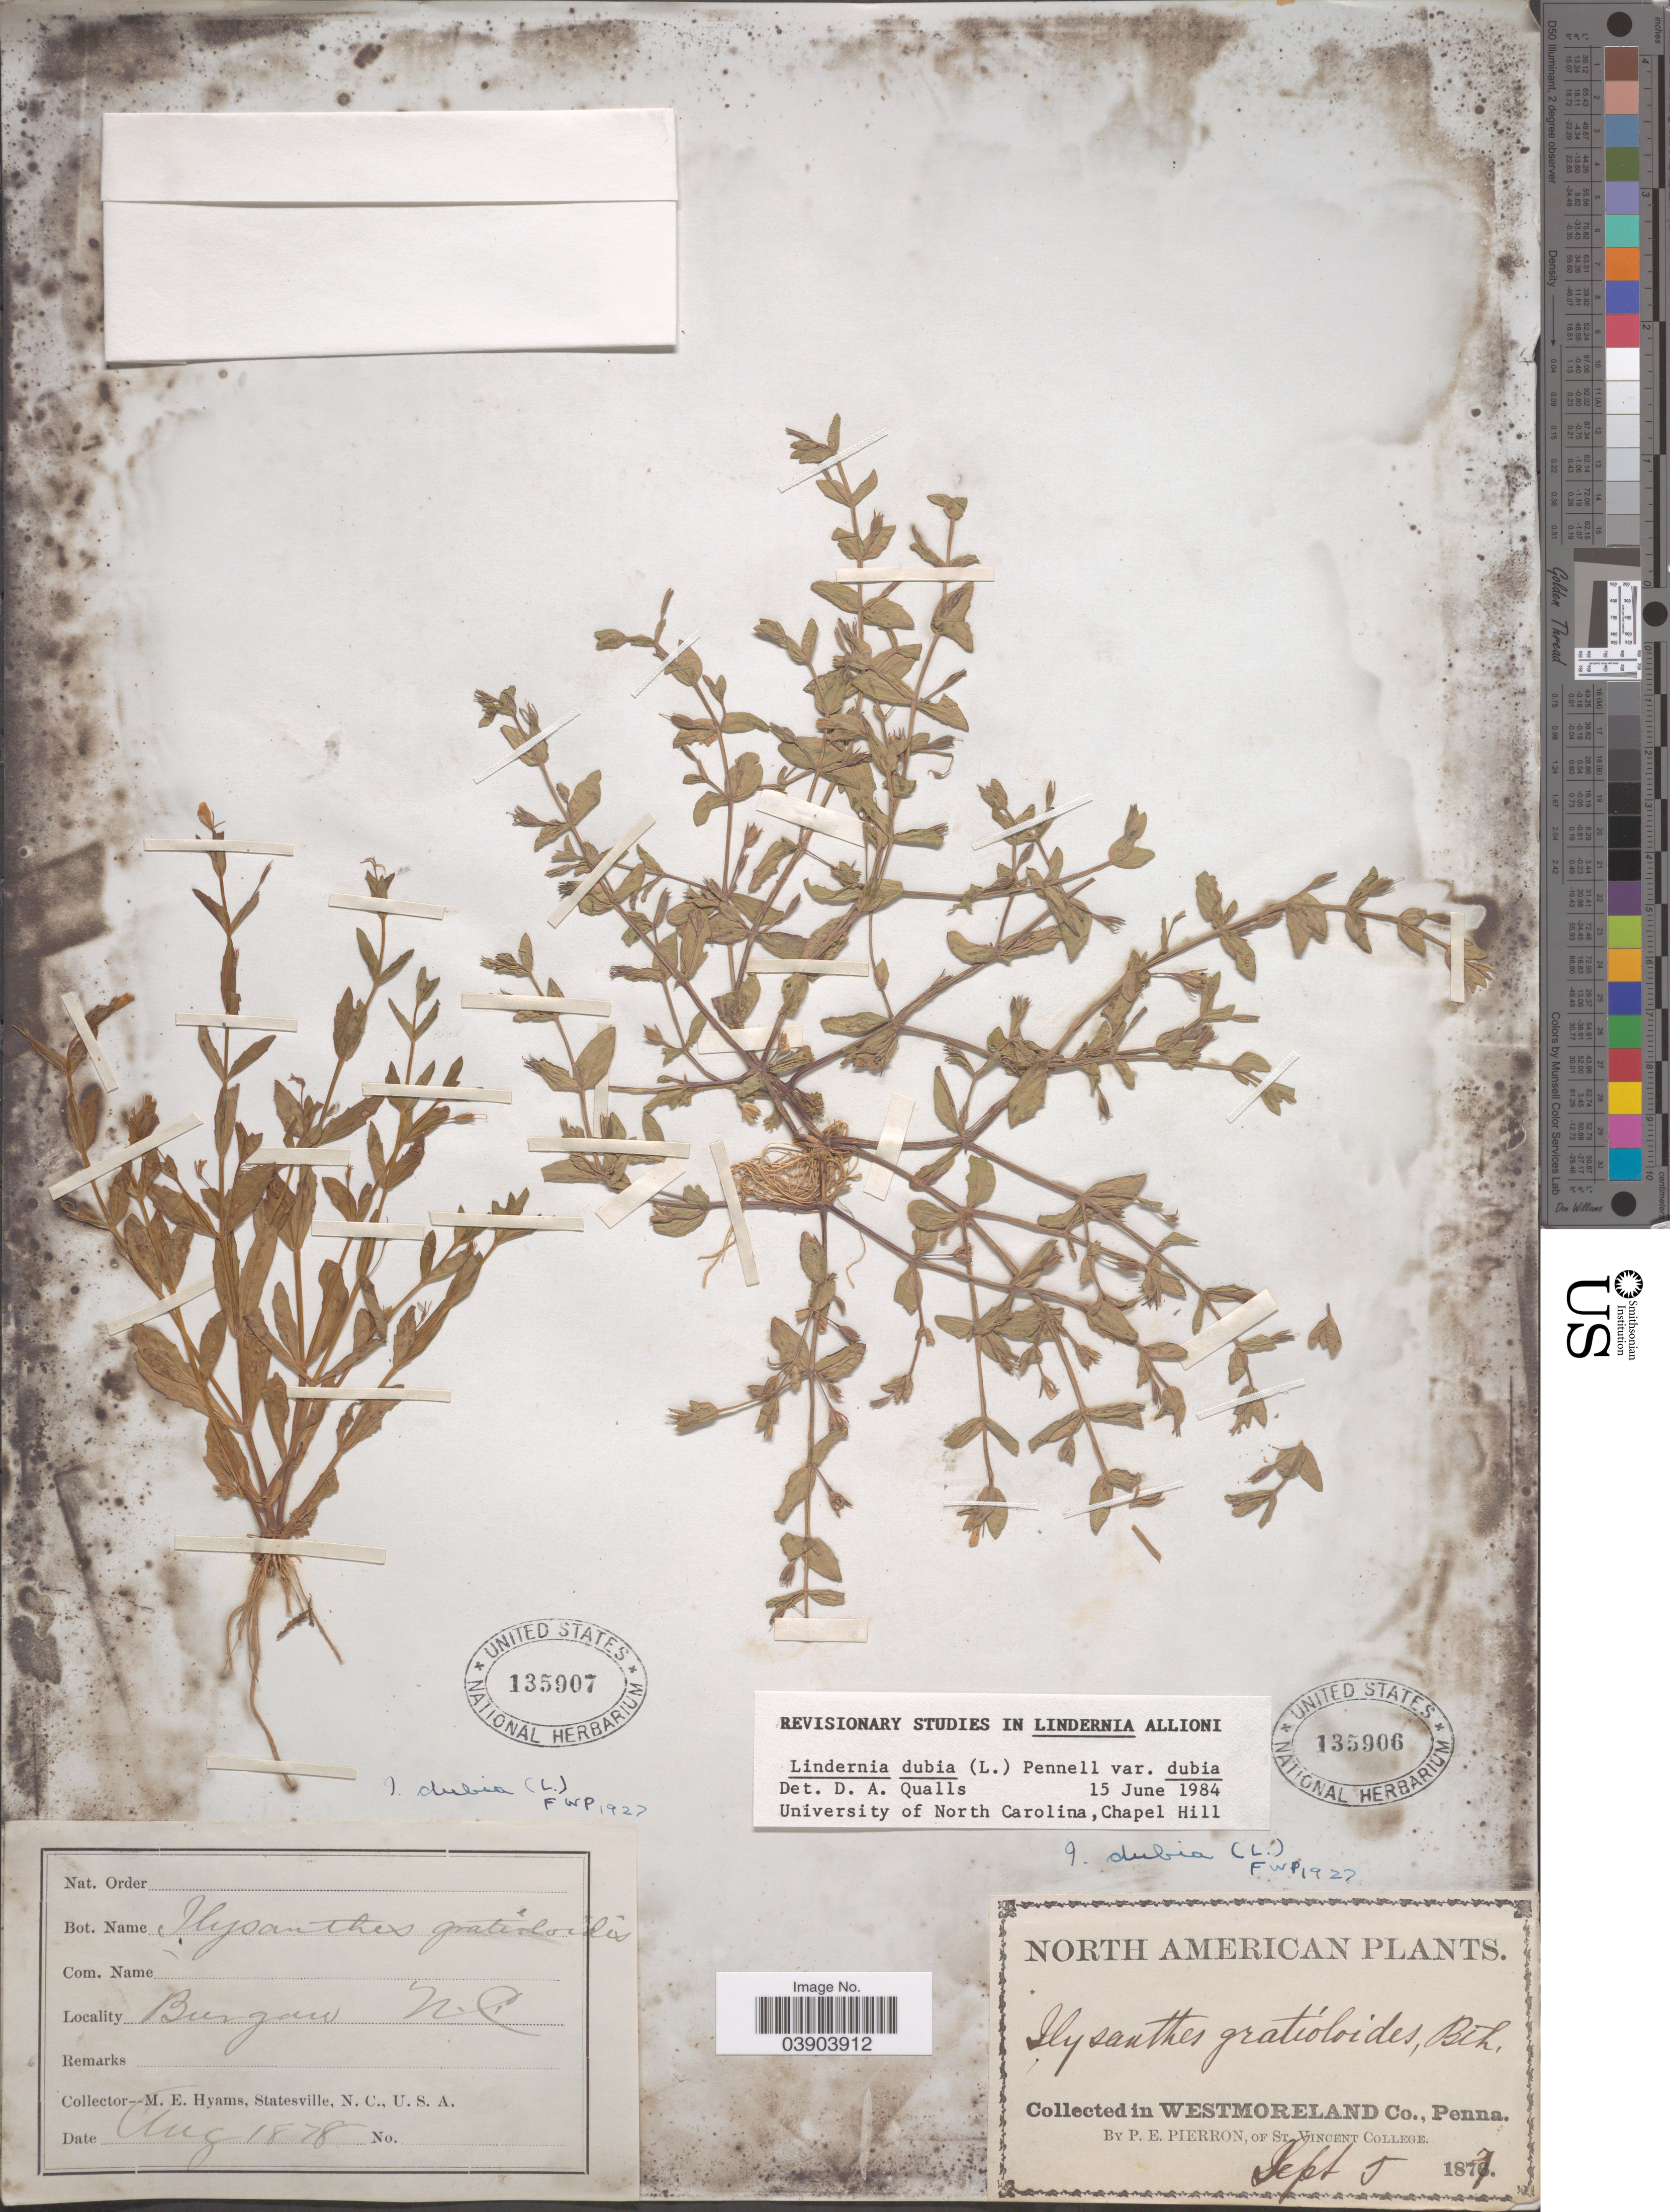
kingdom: Plantae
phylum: Tracheophyta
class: Magnoliopsida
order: Lamiales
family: Linderniaceae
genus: Lindernia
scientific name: Lindernia dubia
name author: (L.) Pennell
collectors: M. E. Hyams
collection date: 1878-08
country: United States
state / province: North Carolina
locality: Burgaw.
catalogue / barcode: US 135907